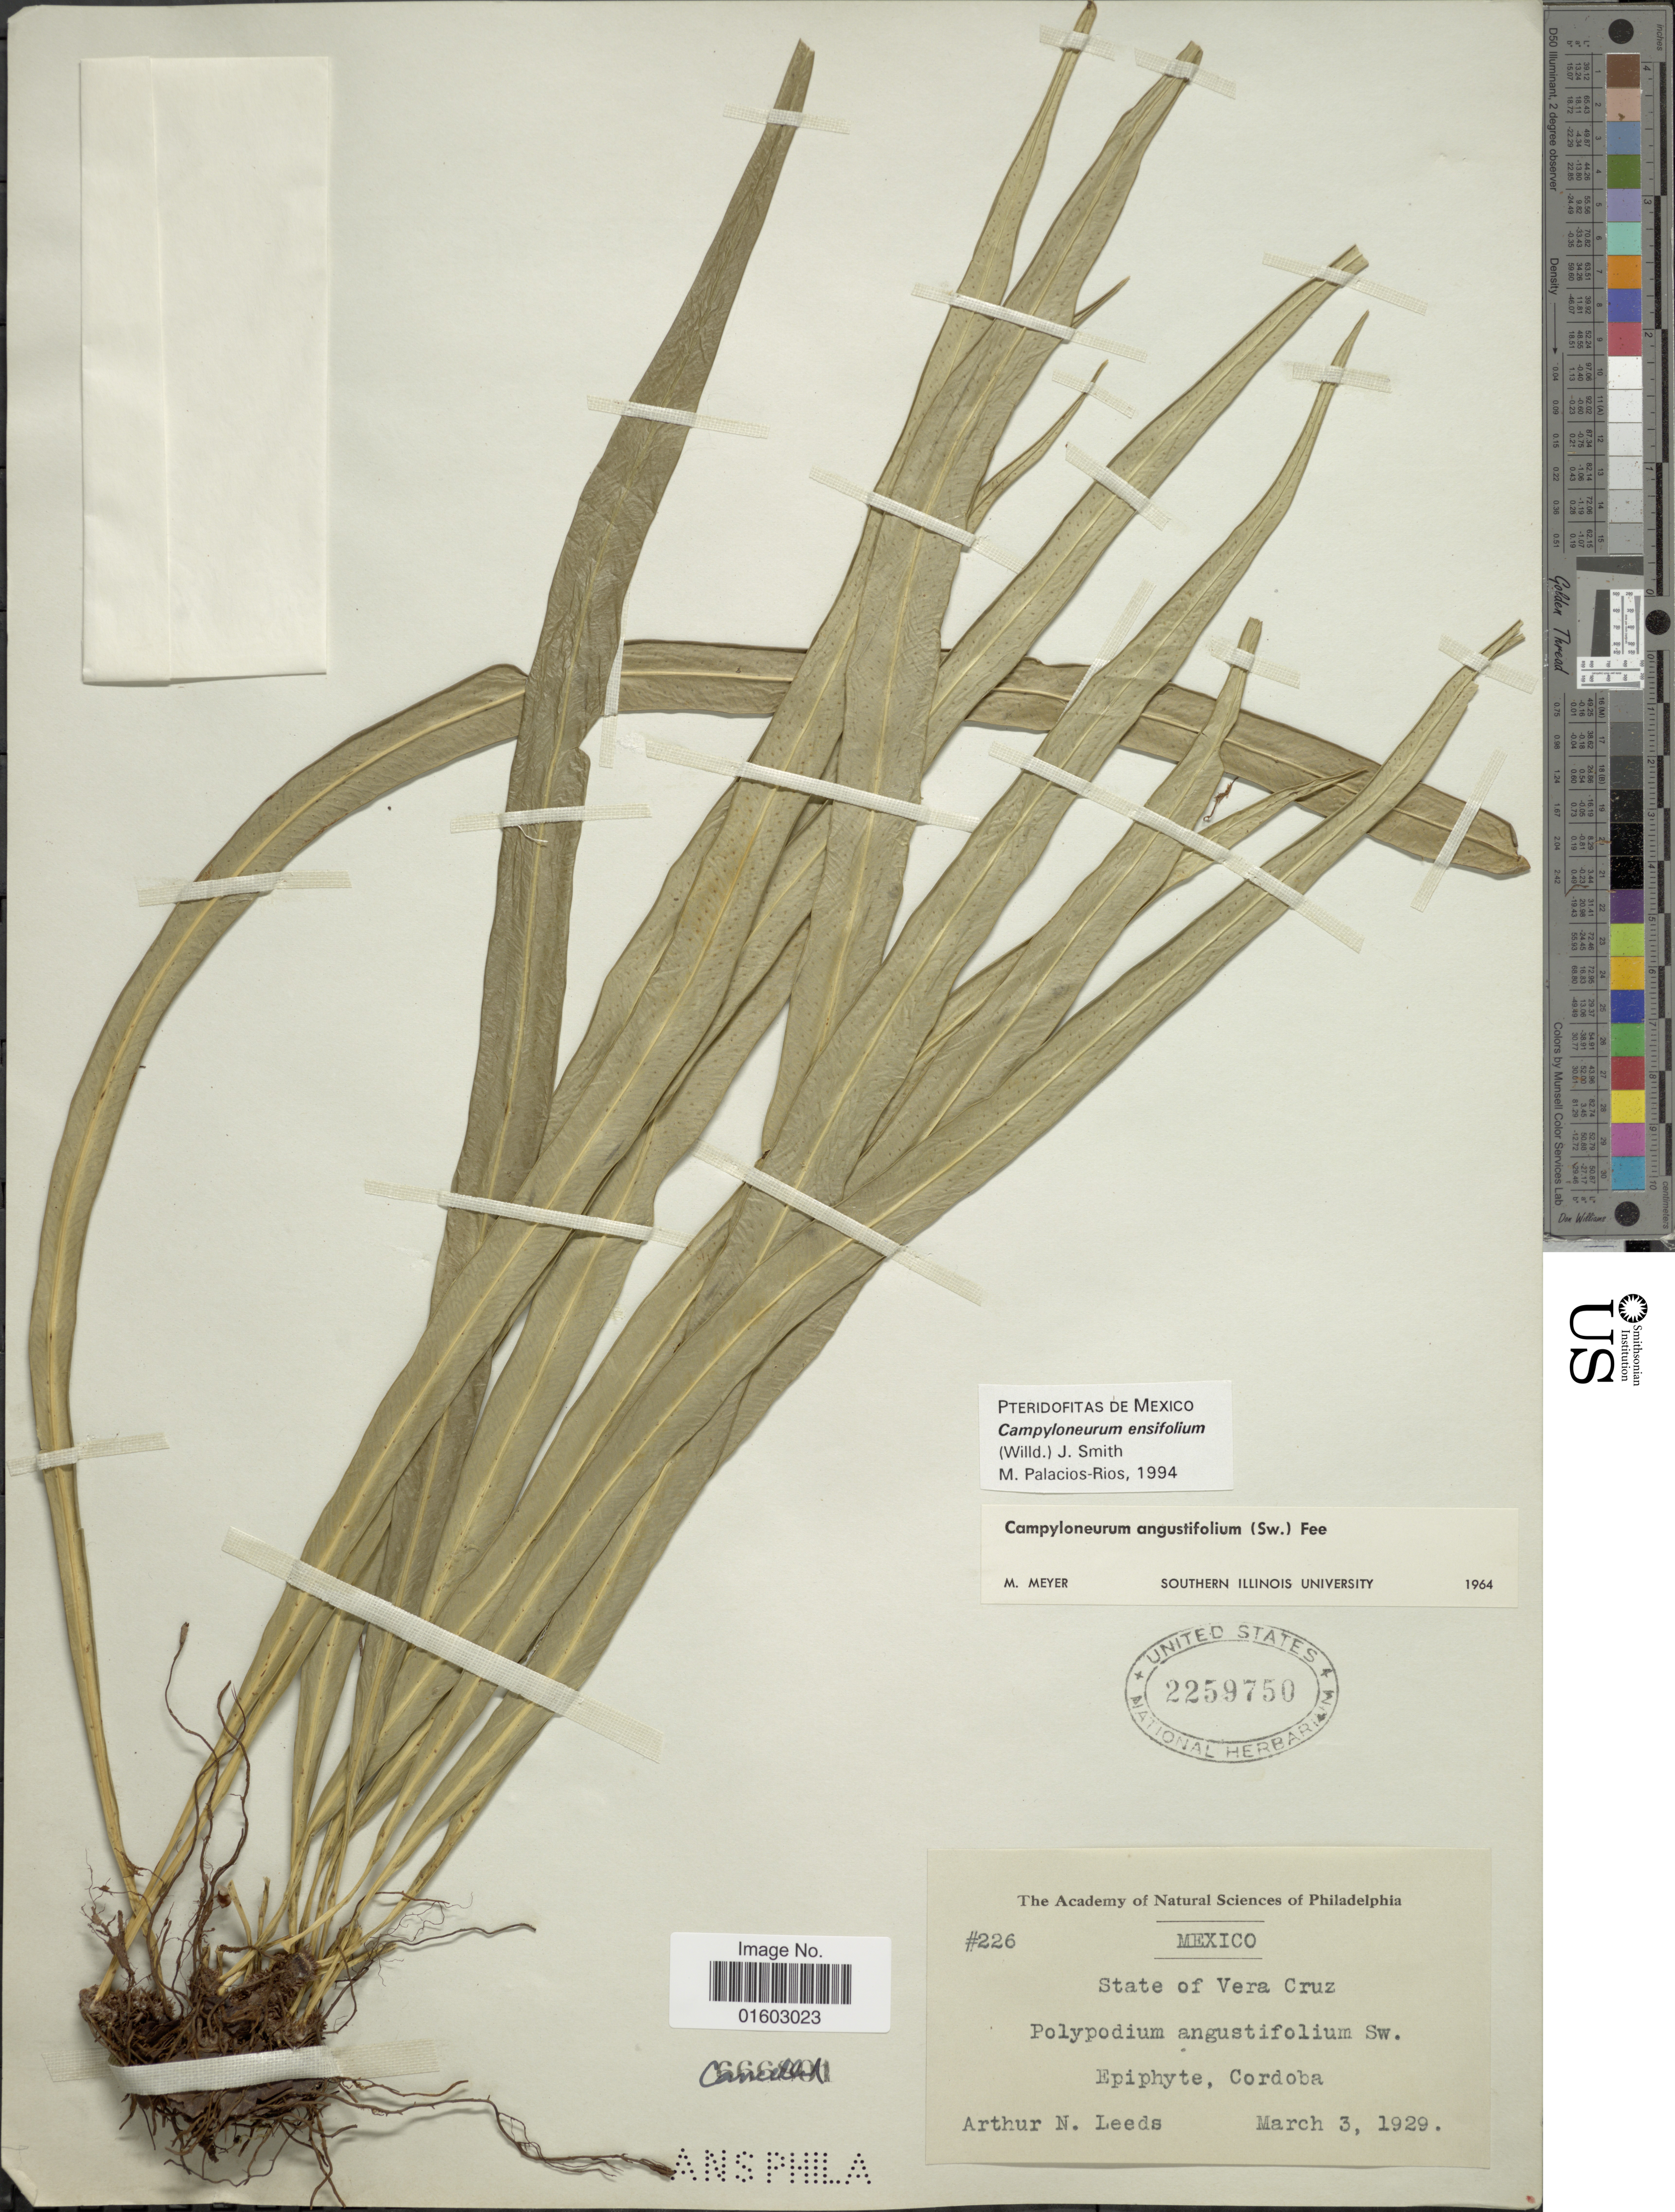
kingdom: Plantae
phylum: Tracheophyta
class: Polypodiopsida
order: Polypodiales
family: Polypodiaceae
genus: Campyloneurum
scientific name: Campyloneurum ensifolium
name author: (Willd.) J. Sm.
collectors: A. N. Leeds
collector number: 226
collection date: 1929-03-03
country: Mexico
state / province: Veracruz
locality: State of Vera Cruz. Epiphyte , Cordoba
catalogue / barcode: US 2259750